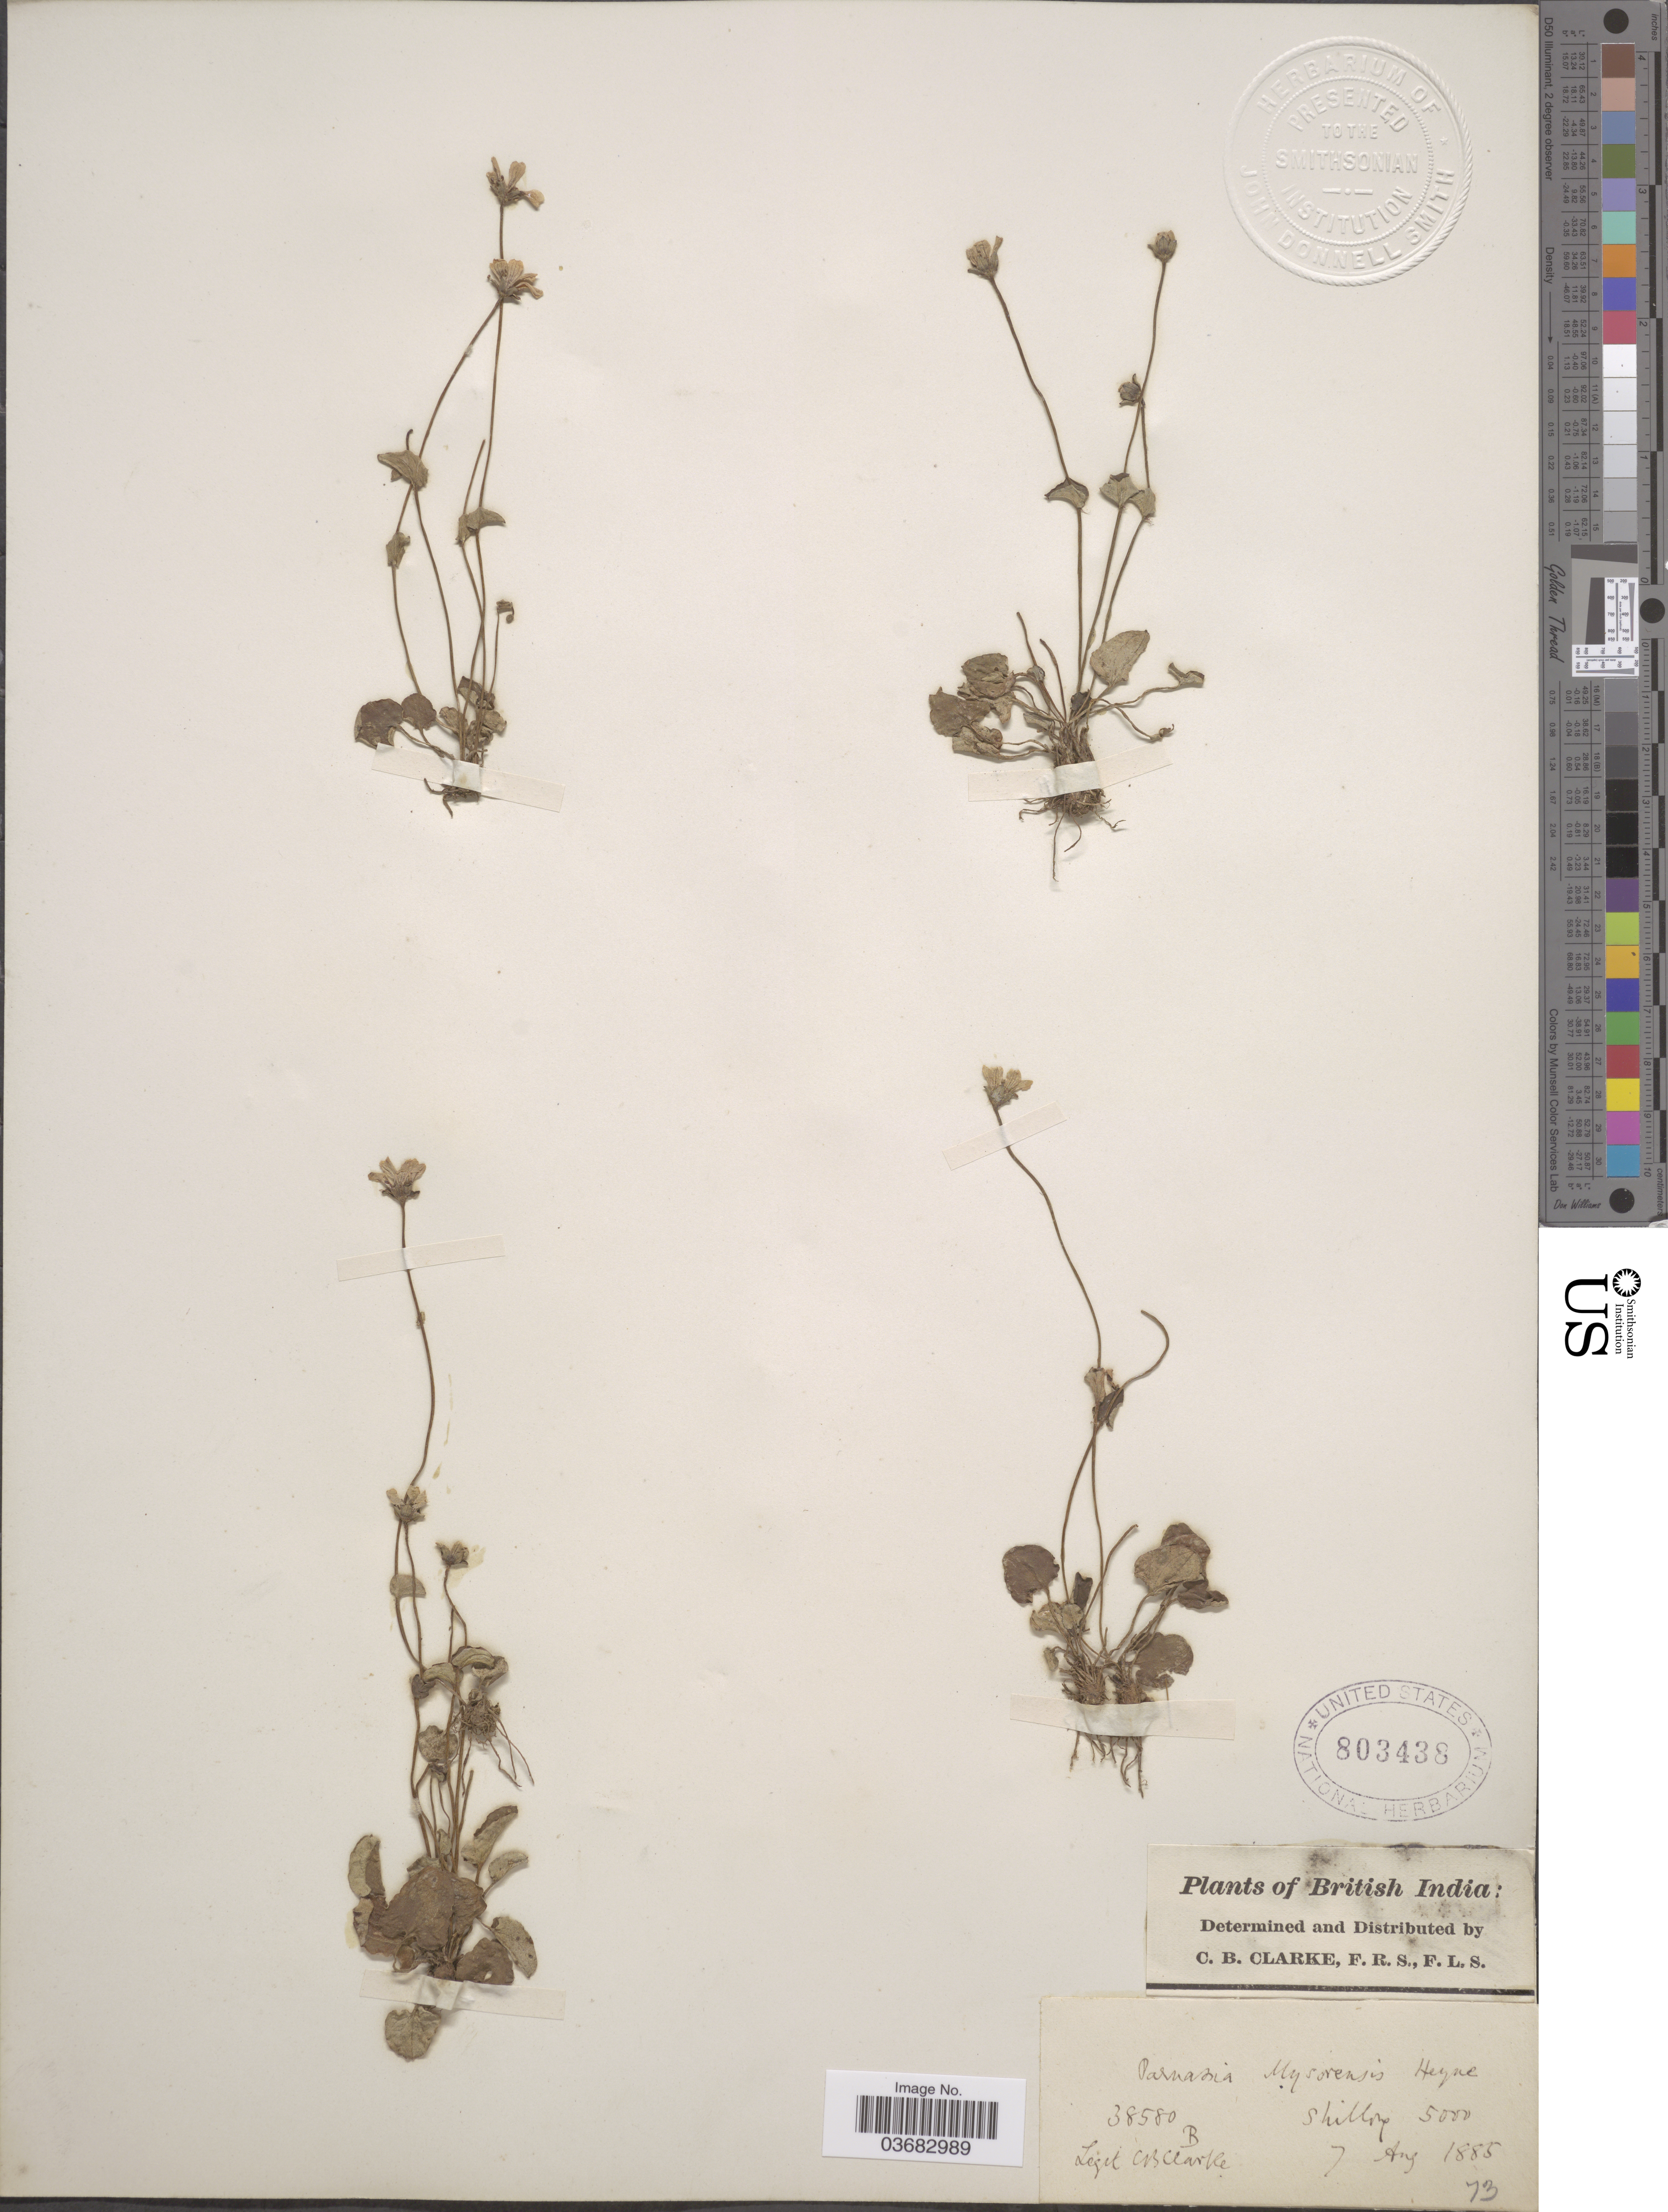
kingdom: Plantae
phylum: Tracheophyta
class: Magnoliopsida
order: Celastrales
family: Parnassiaceae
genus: Parnassia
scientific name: Parnassia mysorensis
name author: F. Heyne ex Wight & Arn.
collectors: C. B. Clarke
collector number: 38580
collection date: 1885-08-07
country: India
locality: British India. Shillong.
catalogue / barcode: US 803438